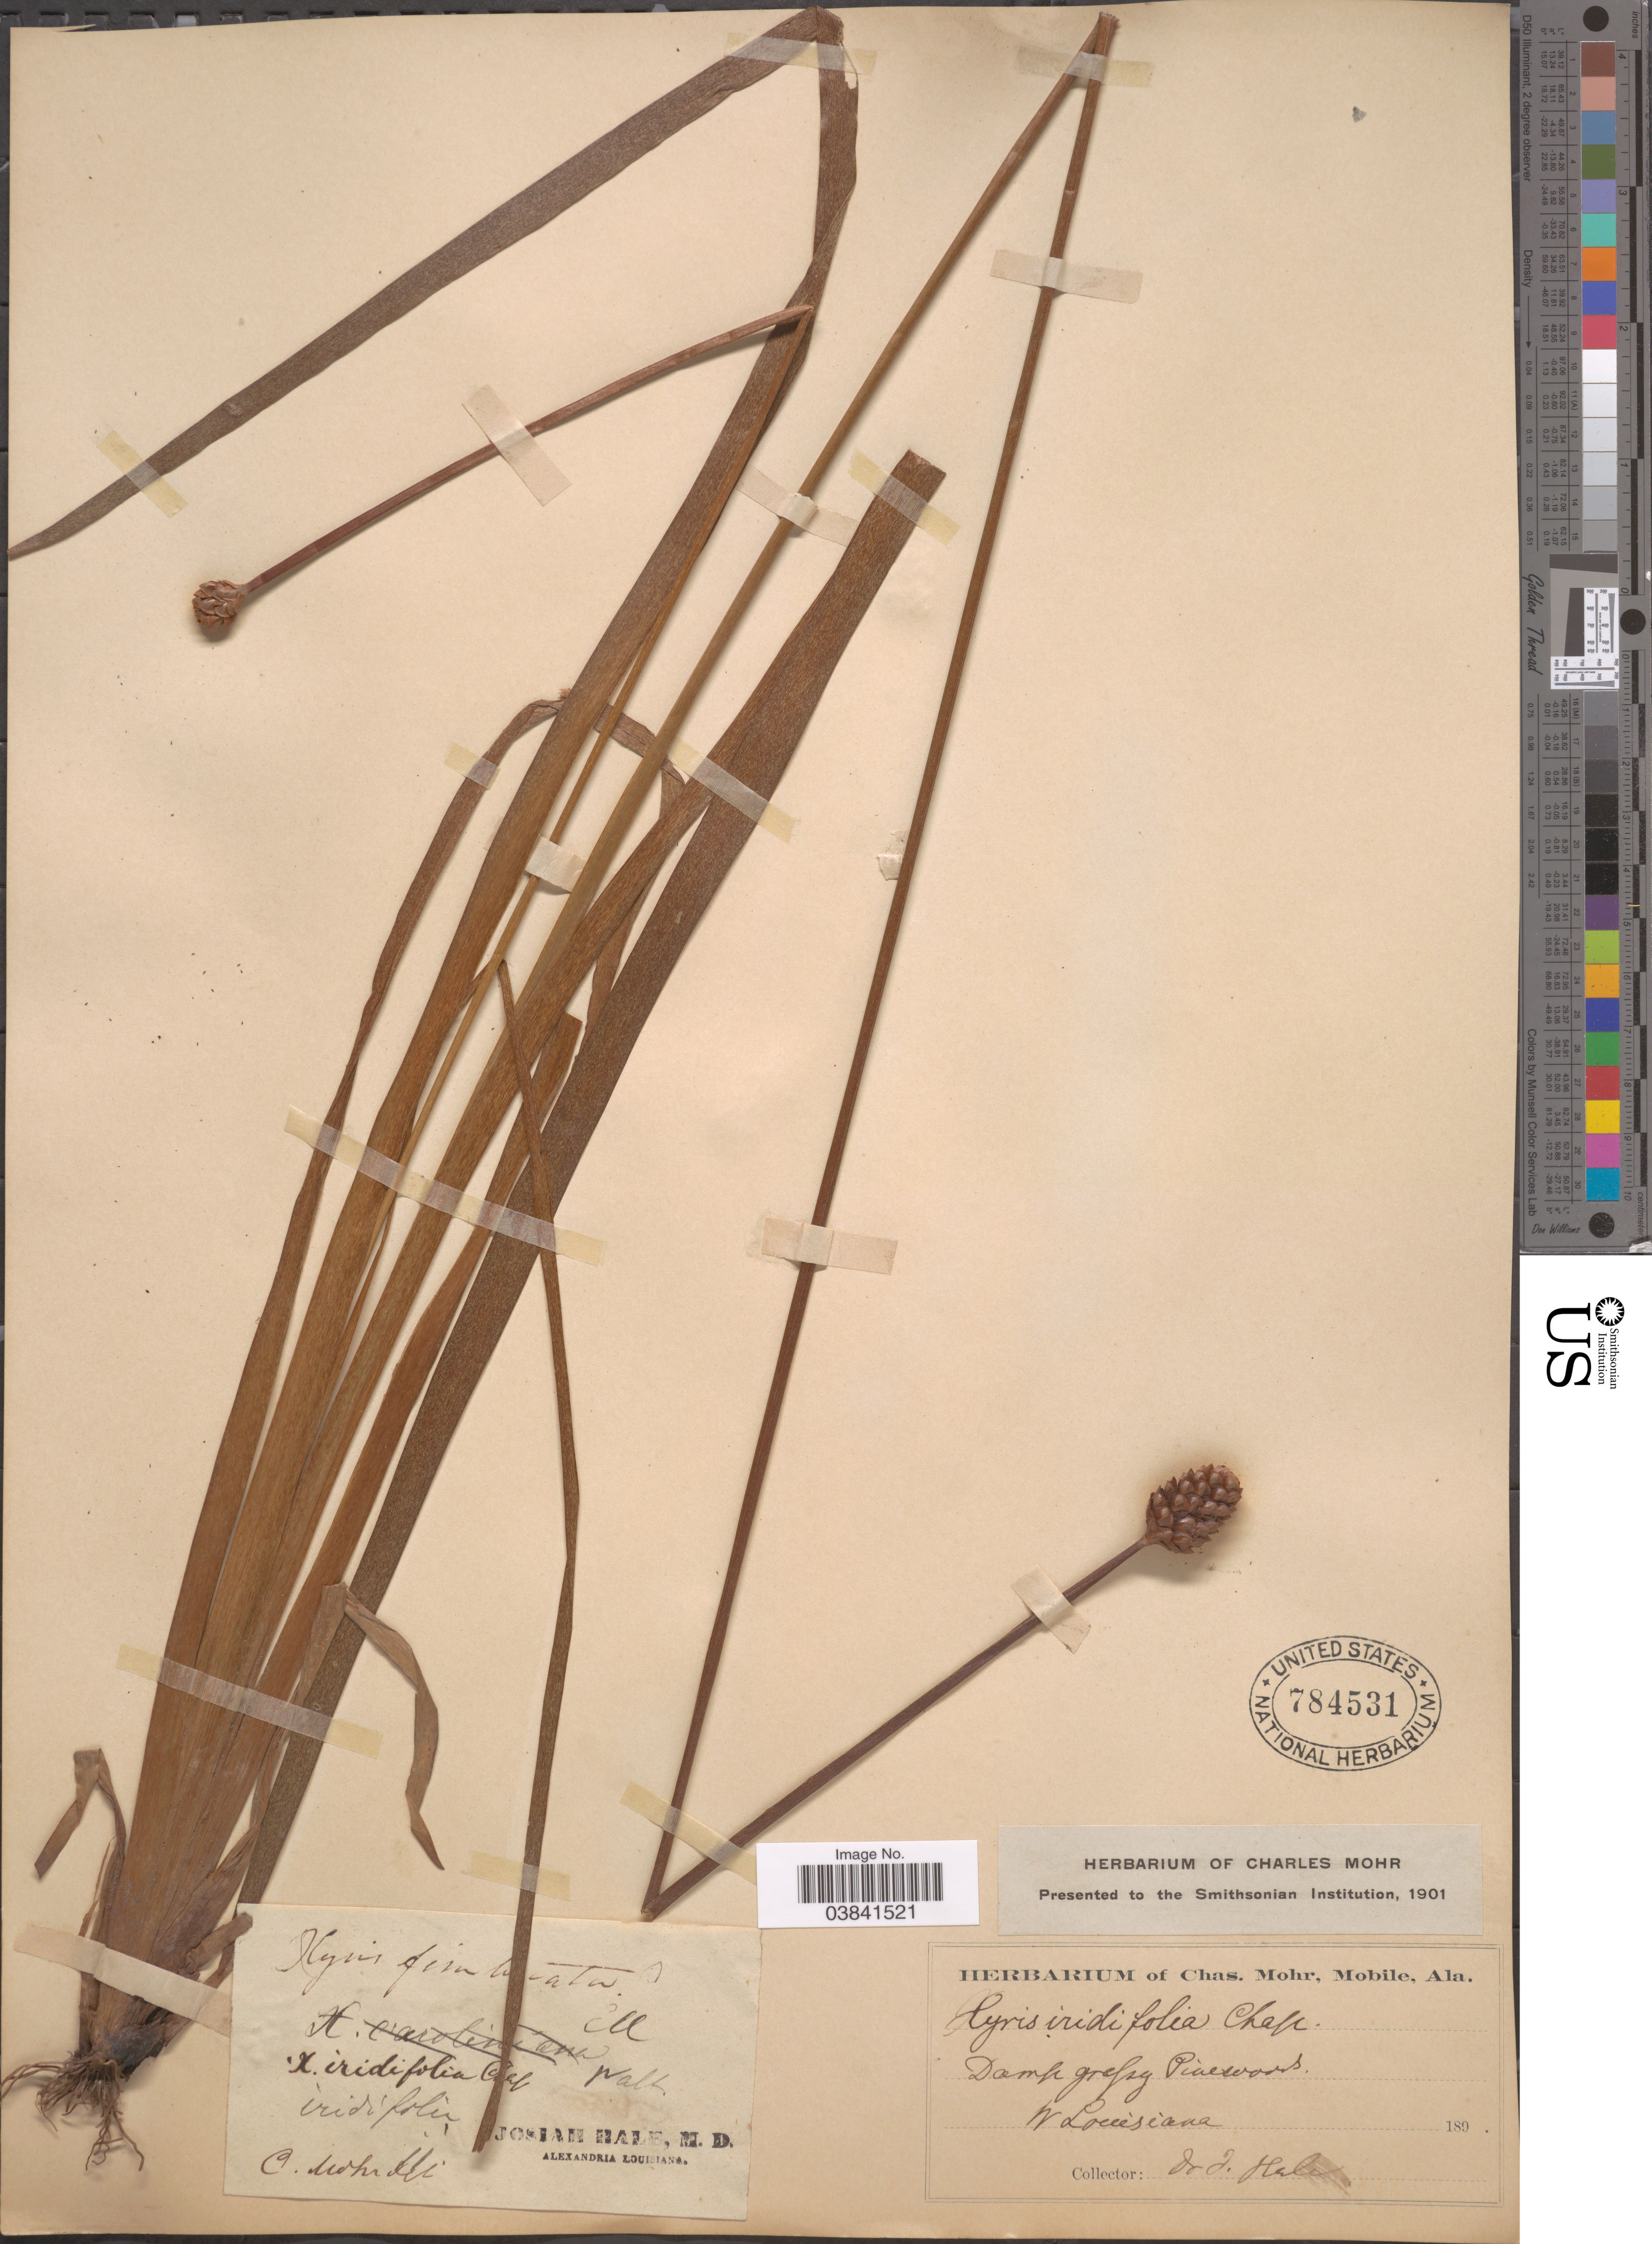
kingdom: Plantae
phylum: Tracheophyta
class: Liliopsida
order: Poales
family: Xyridaceae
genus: Xyris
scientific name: Xyris iridifolia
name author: Chapm.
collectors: J. Hale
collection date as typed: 189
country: United States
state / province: Louisiana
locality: W. Louisiana.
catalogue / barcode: US 784531